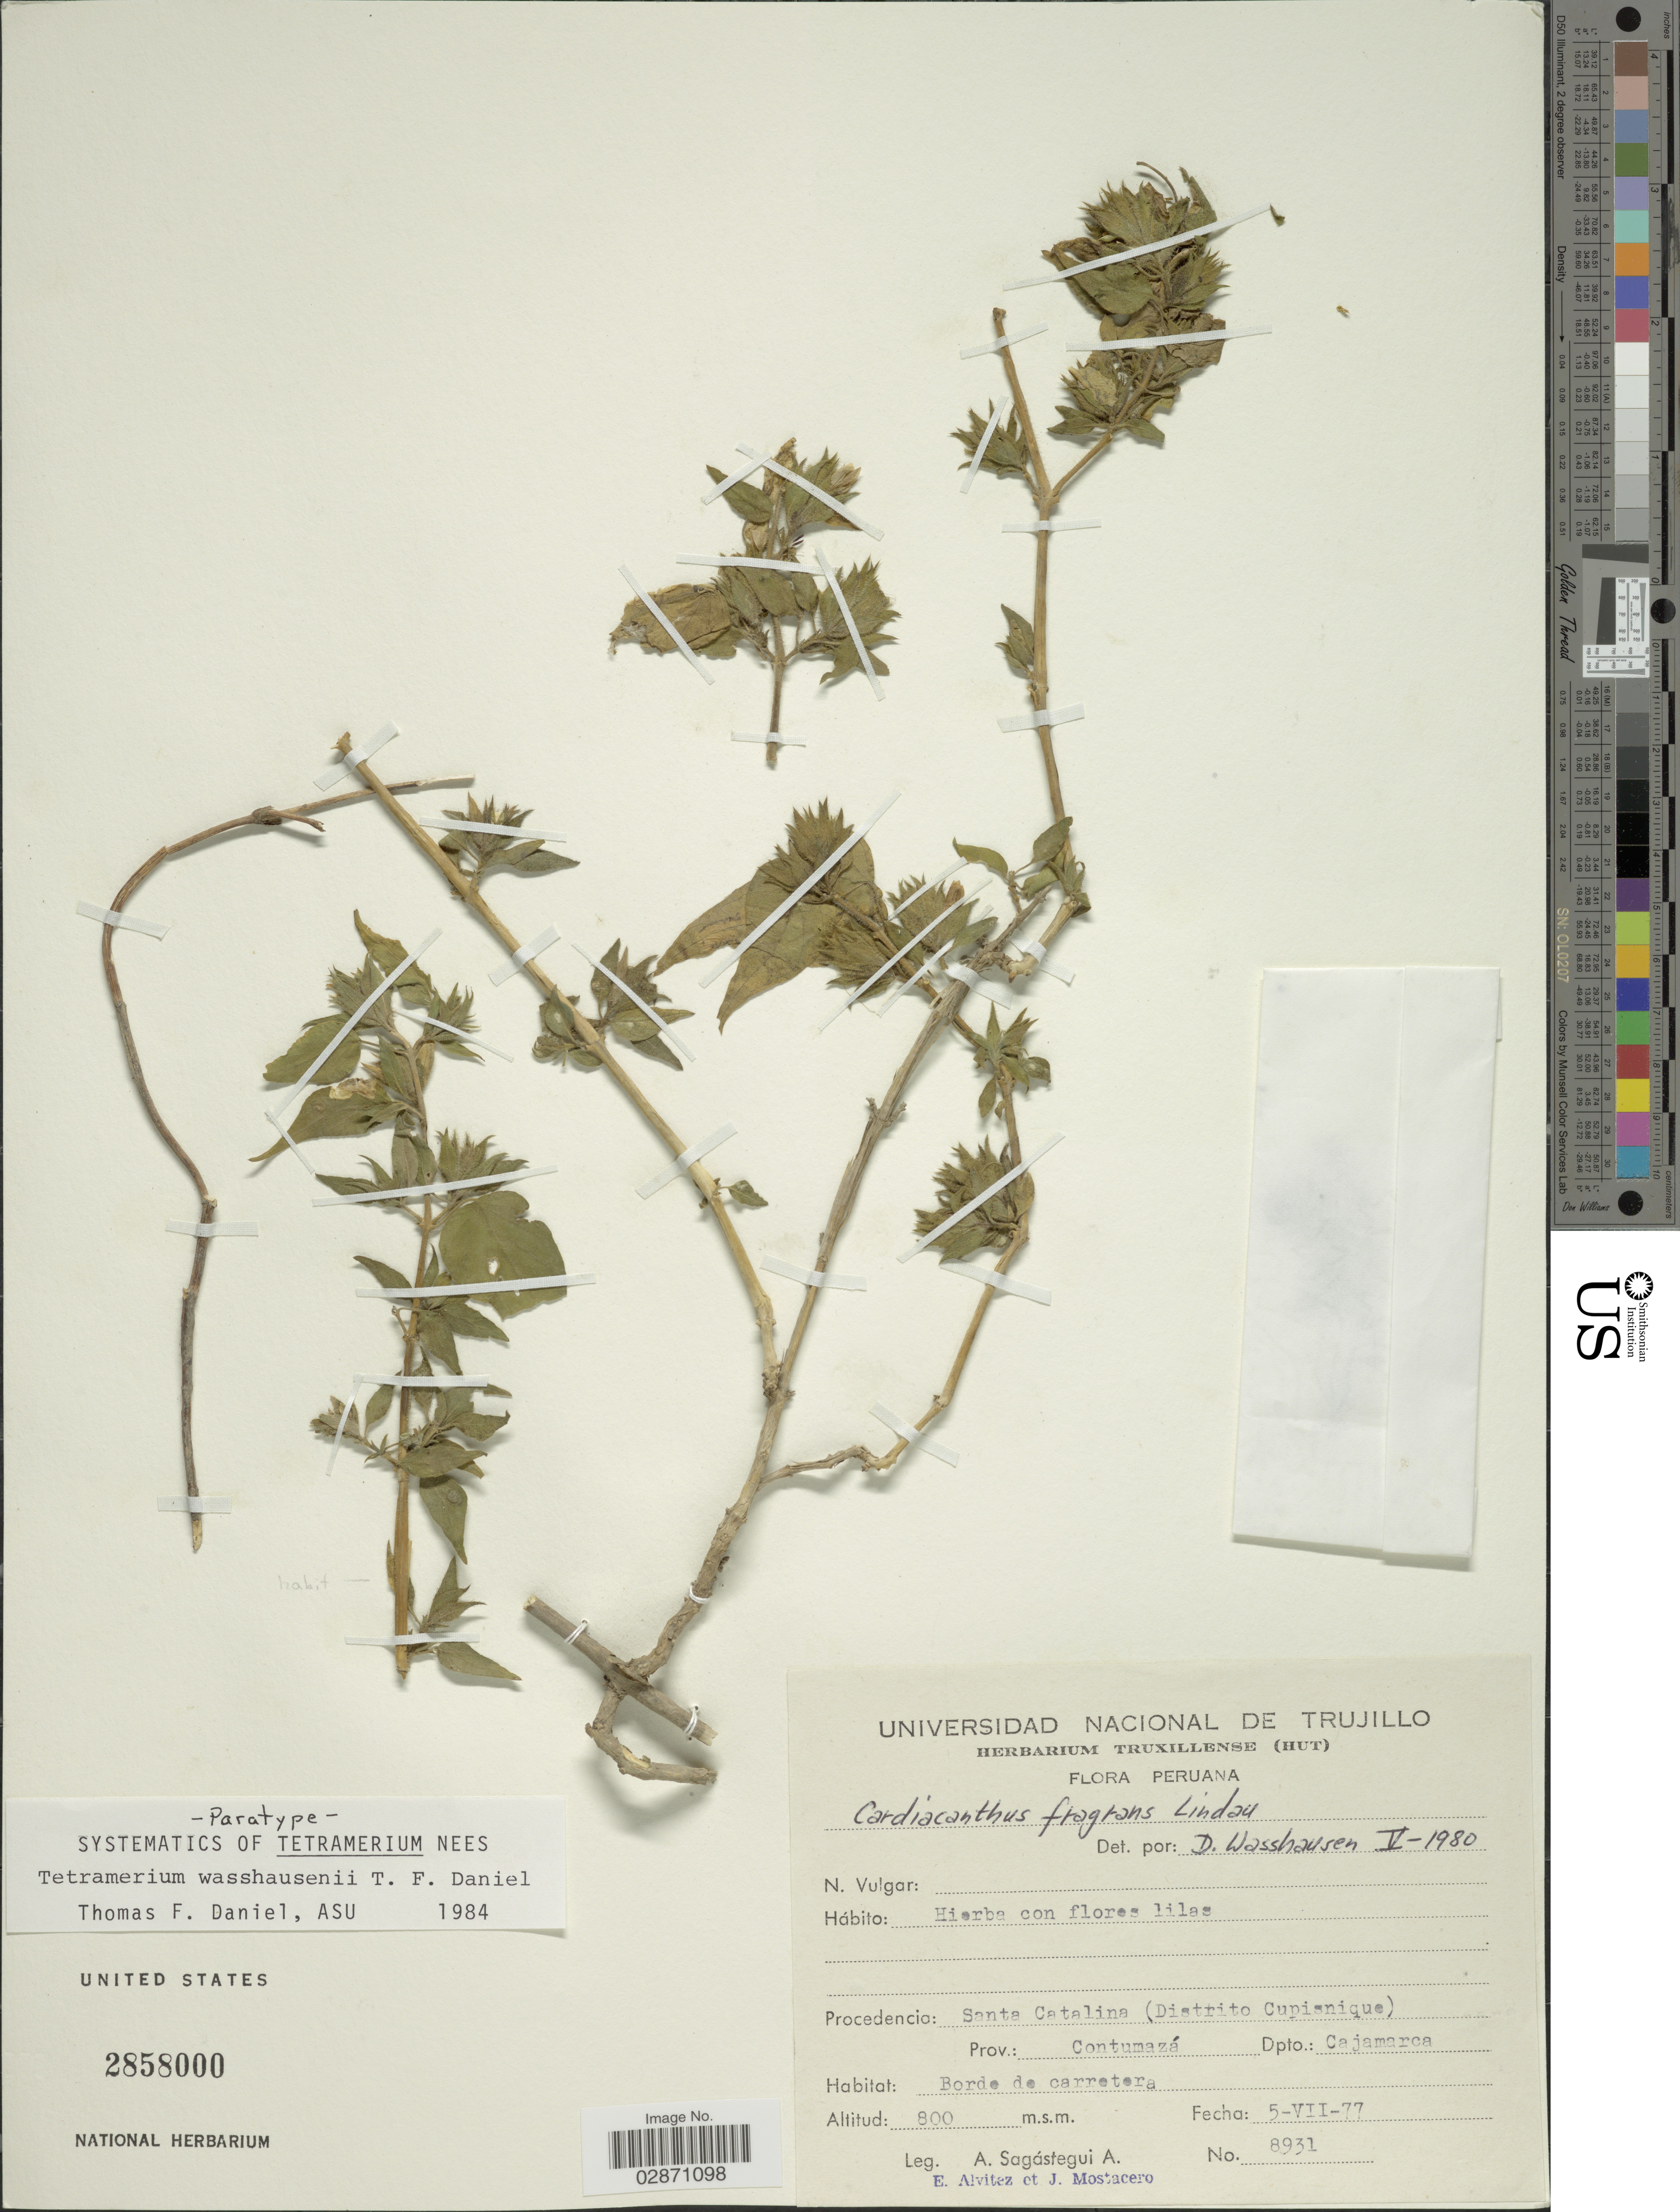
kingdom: Plantae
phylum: Tracheophyta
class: Magnoliopsida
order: Lamiales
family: Acanthaceae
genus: Tetramerium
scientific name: Tetramerium wasshausenii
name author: T.F. Daniel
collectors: A. Sagástegui A., E. Alvitez I. & J. Mostacero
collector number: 8931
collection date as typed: Transcribed d/m/y: 5/7/77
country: Peru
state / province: Cajamarca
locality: Santa Catalina (Distrito Cupisnique), Prov.: Contumazá, Dpto.: Cajamarca.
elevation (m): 800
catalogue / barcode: US 2858000